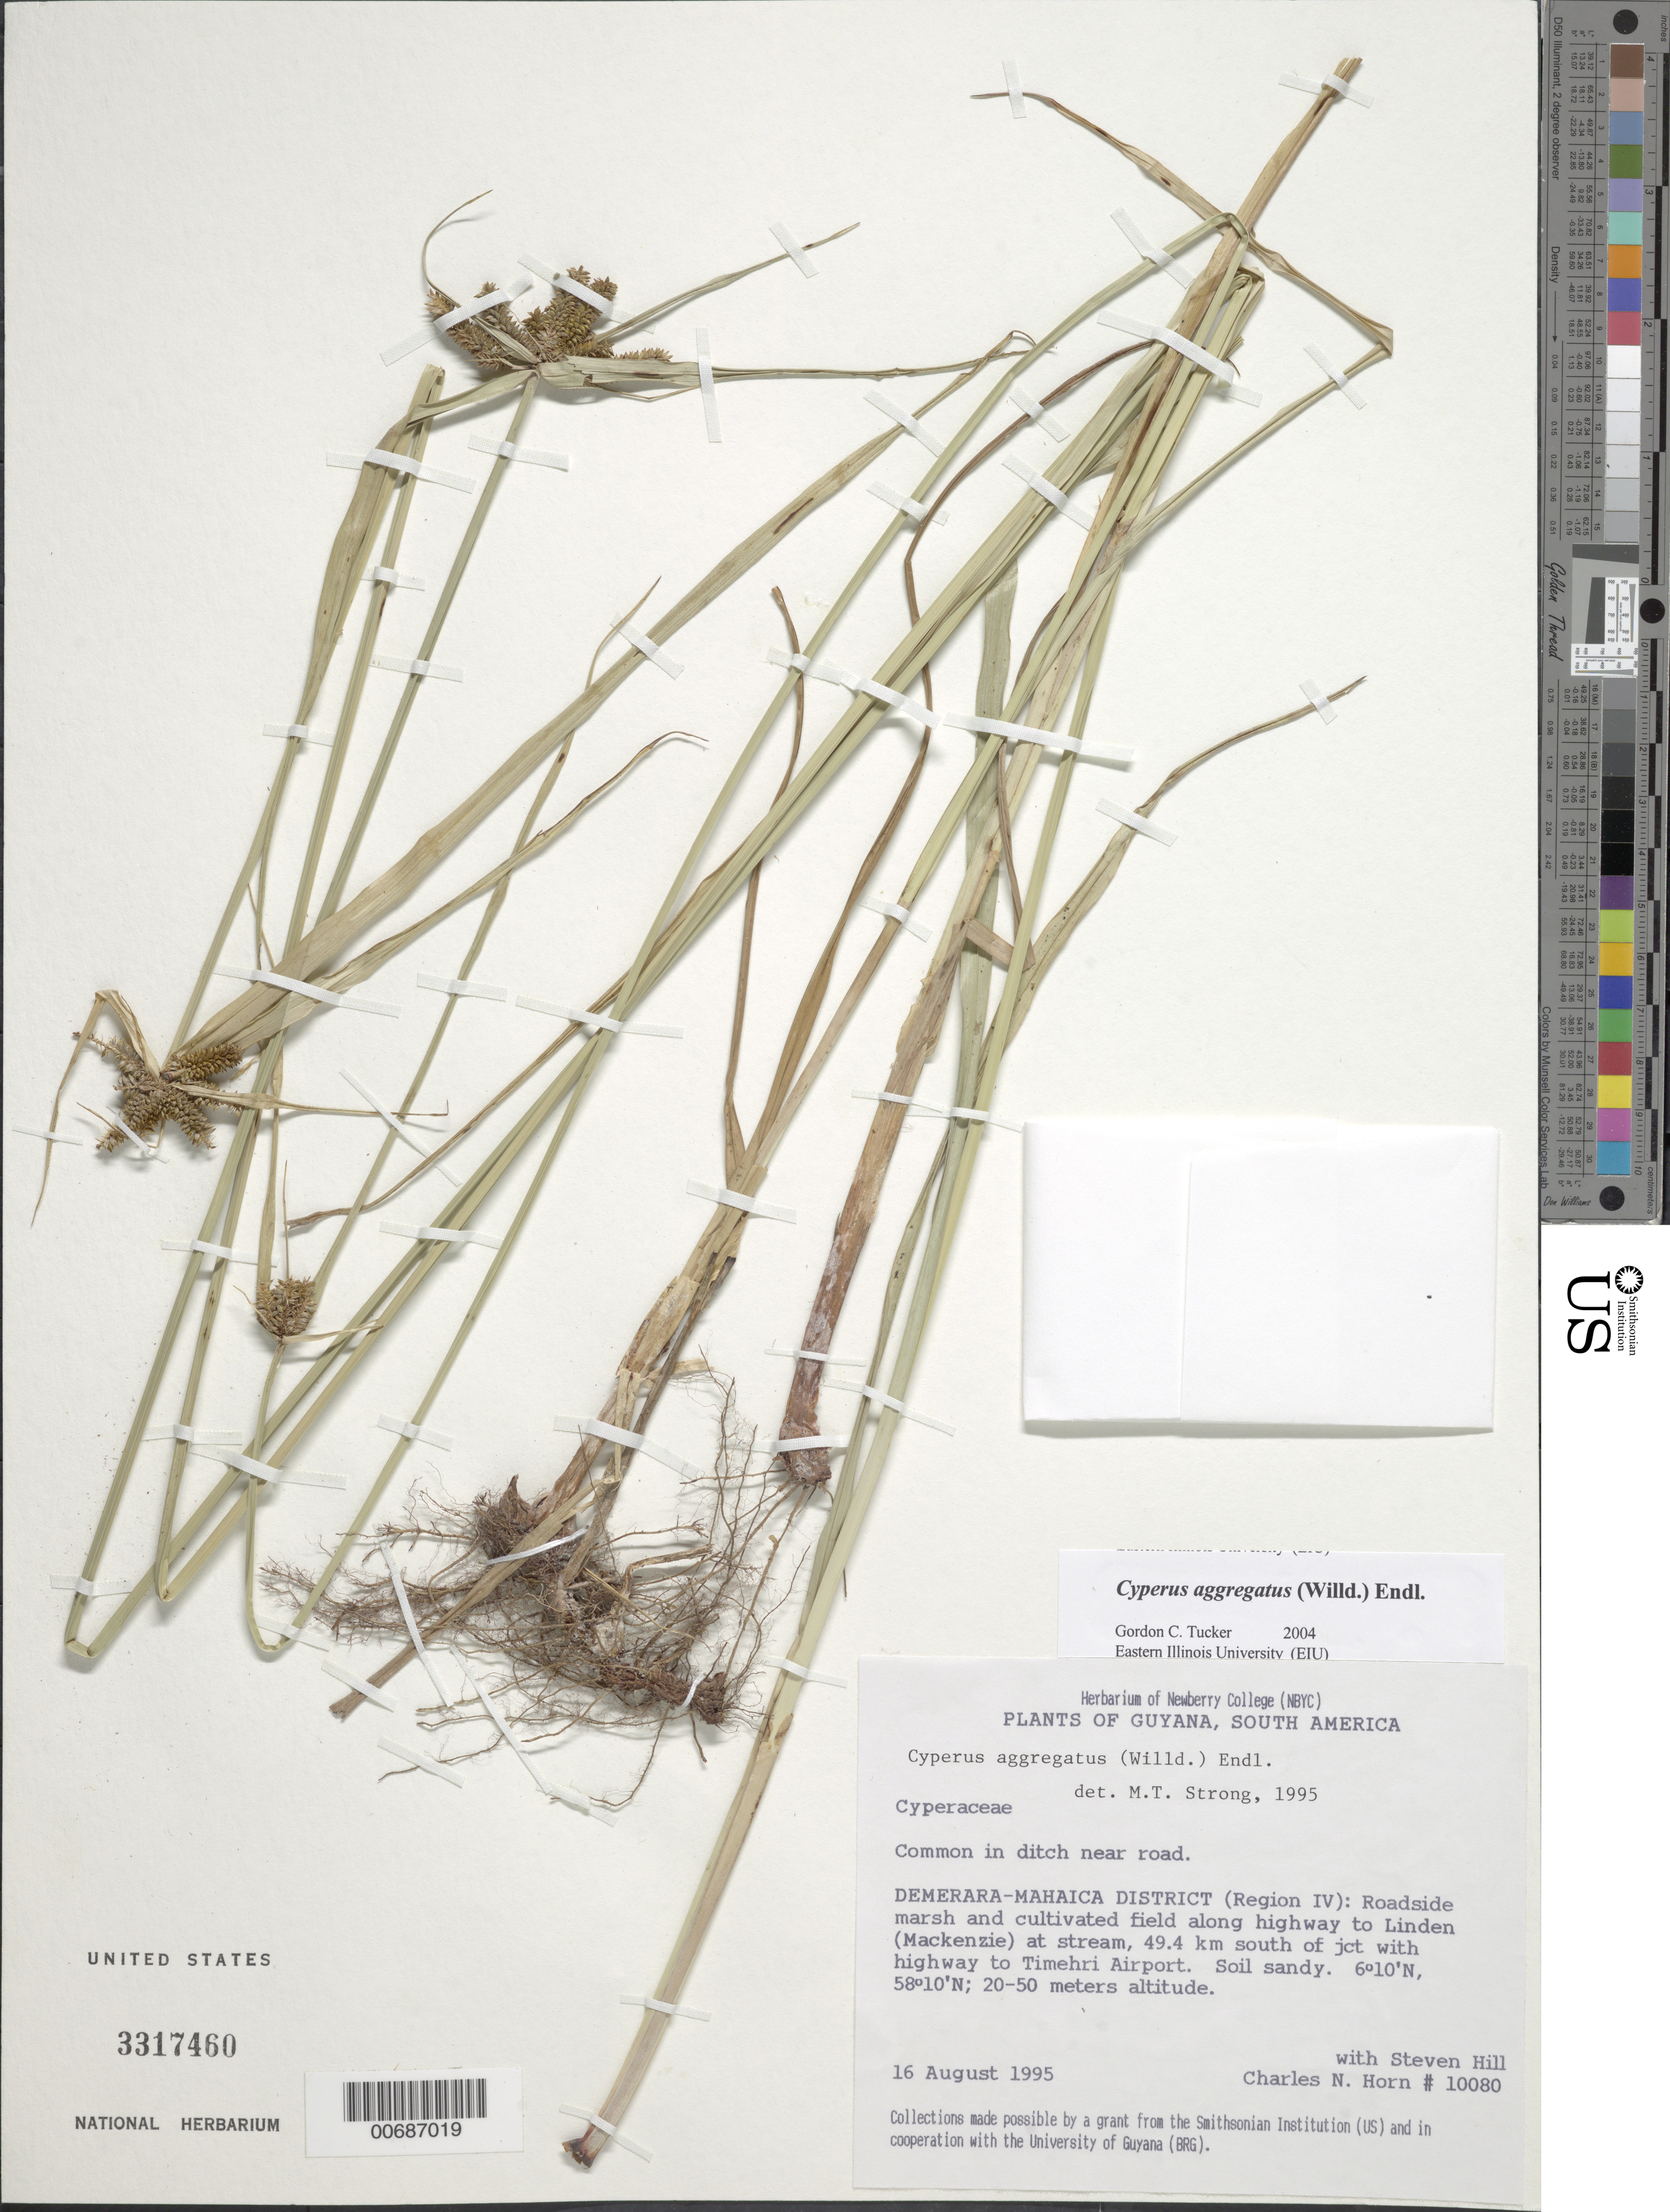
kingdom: Plantae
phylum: Tracheophyta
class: Liliopsida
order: Poales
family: Cyperaceae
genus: Cyperus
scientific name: Cyperus aggregatus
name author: (Willd.) Endl.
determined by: Tucker, G. C.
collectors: C. N. Horn & S. Hill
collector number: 10080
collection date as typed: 16-Aug-95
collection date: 1995-08-16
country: Guyana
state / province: Demerara-Mahaica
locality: Linden (Mackenzie) Hwy., 49 km S of juct. with hwy to Timehri Airport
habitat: Ditch near road; sandy soil; roadside marsh & cultivated field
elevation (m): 20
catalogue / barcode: US 3317460